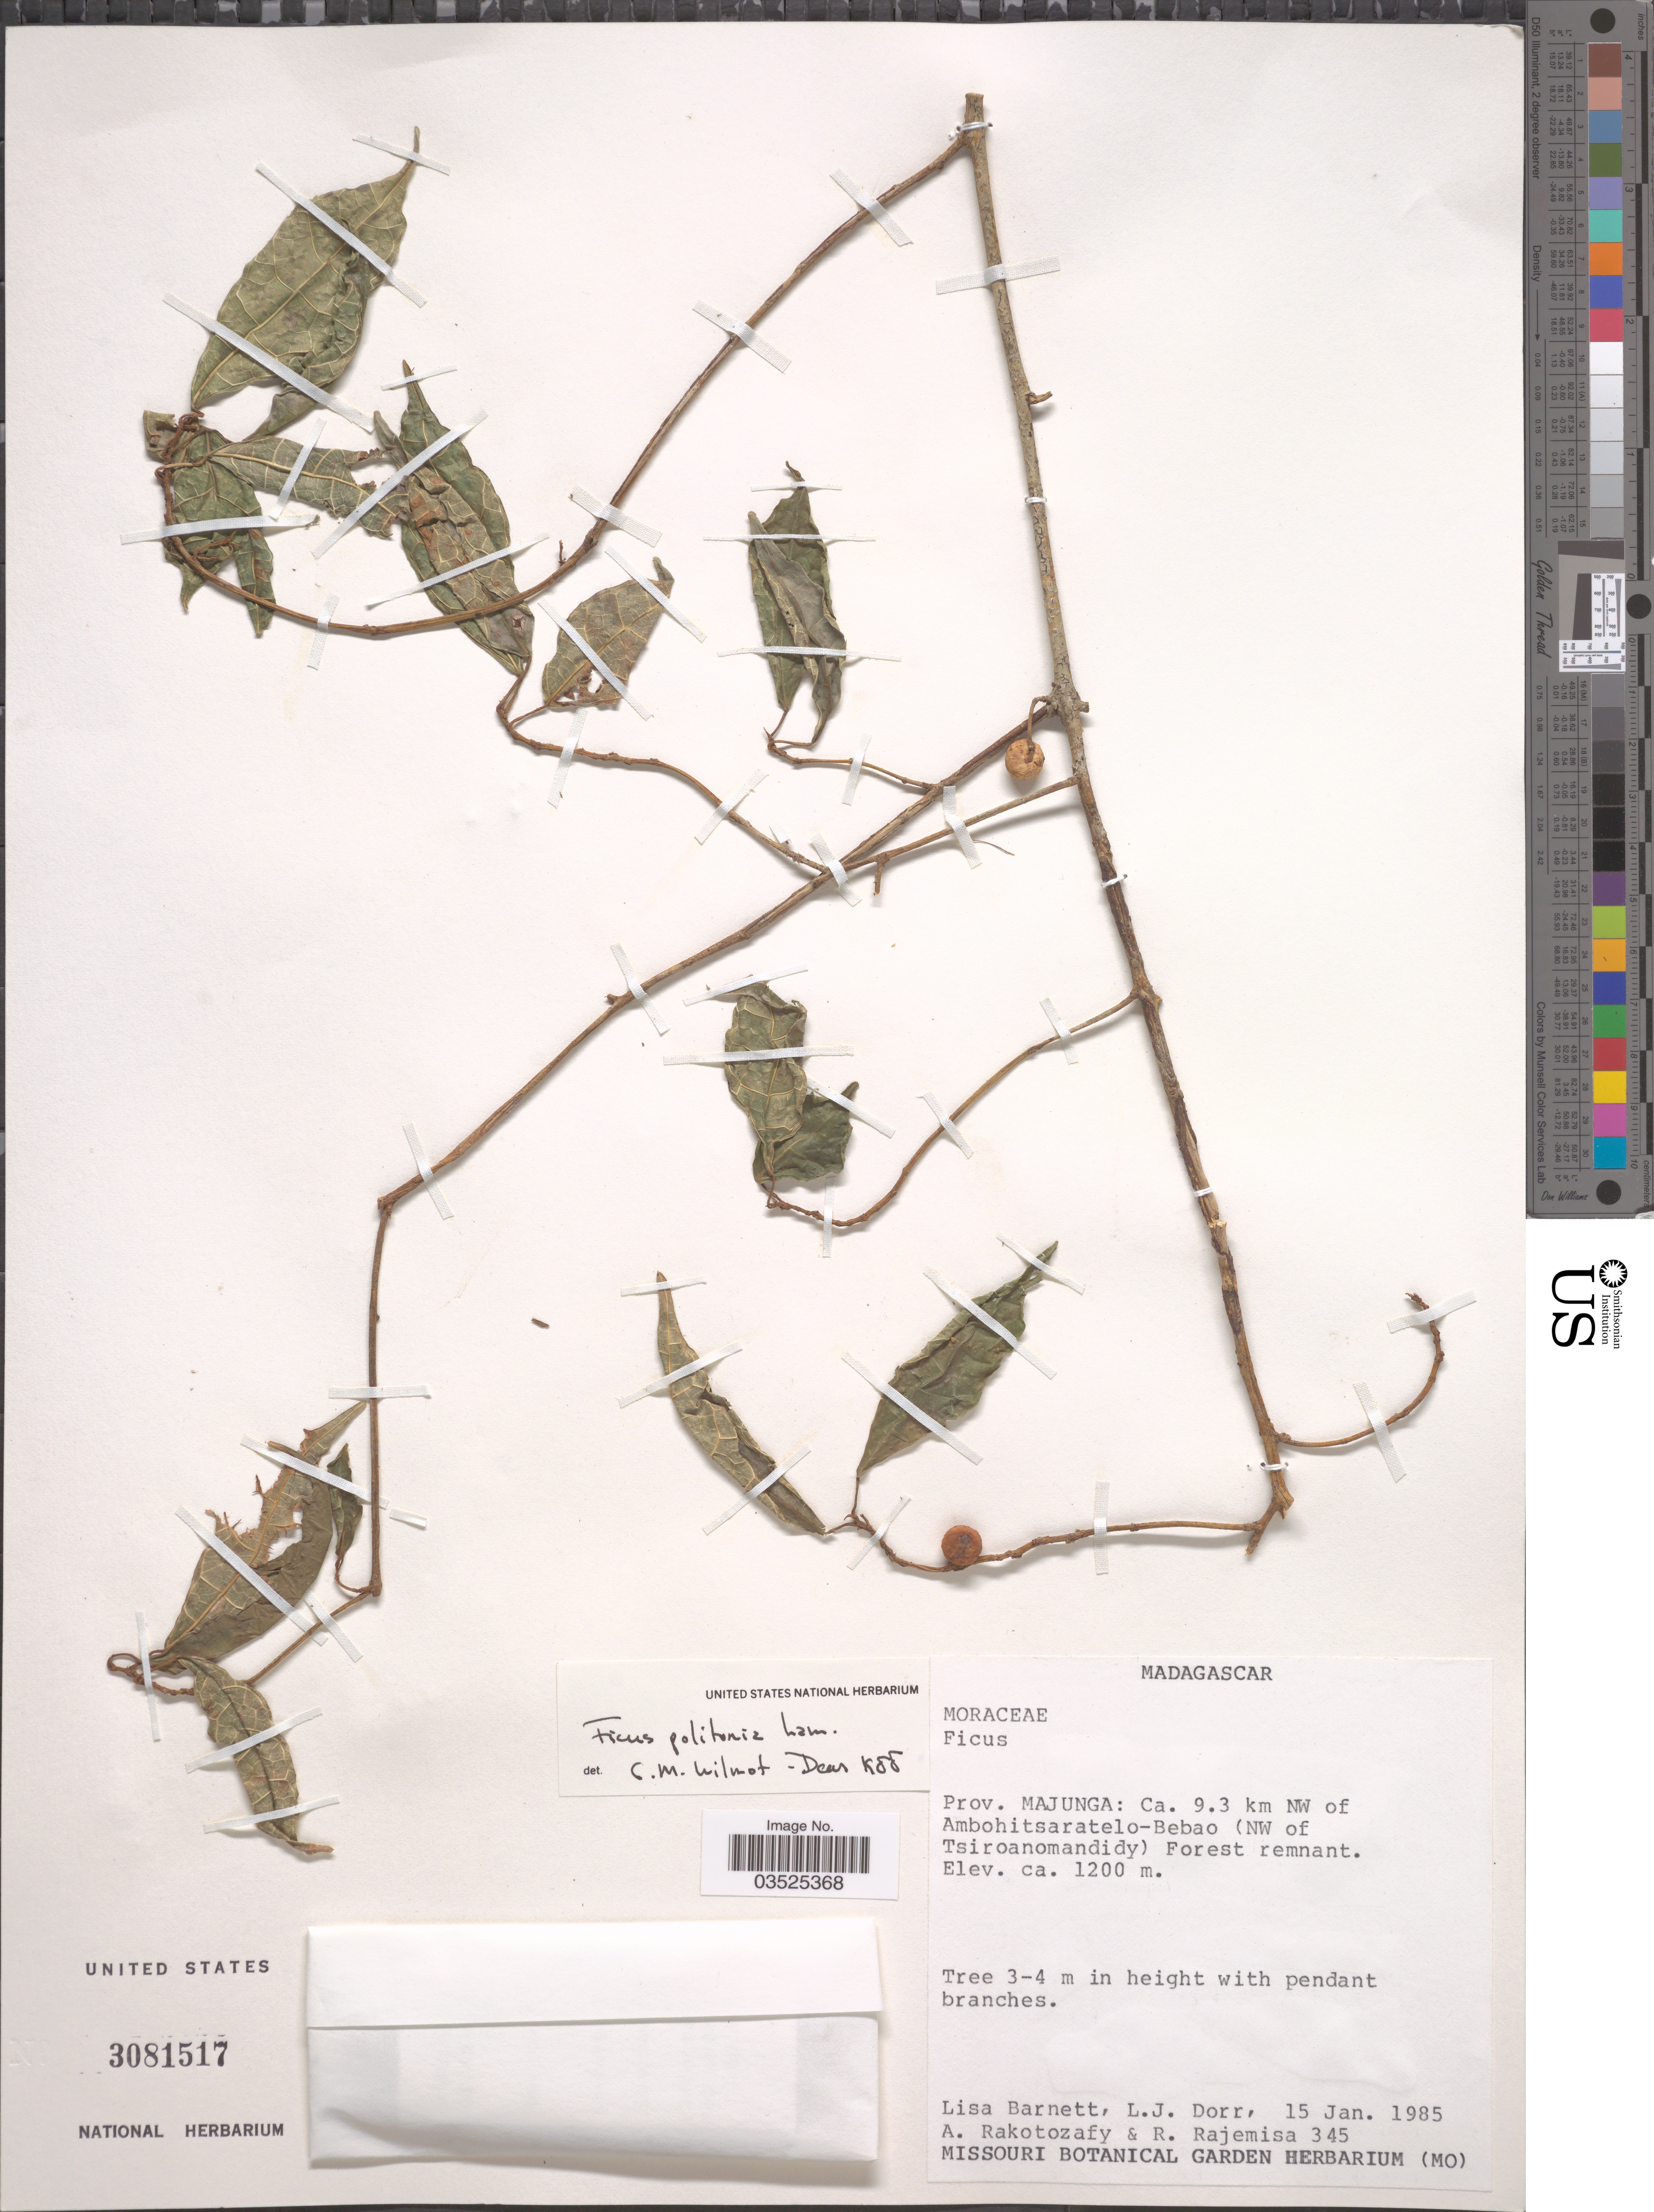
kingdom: Plantae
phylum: Tracheophyta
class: Magnoliopsida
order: Rosales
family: Moraceae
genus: Ficus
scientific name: Ficus politoria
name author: Lam.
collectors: L. C. Barnett, L. J. Dorr, A. Rakotozafy & R. Rajemisa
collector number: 345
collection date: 1985-01-15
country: Madagascar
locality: Prov. Majunga: Ca. 9.3 km NW of Ambohitsaratelo-Bebao (NW of Tsiroanomandidy).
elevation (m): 1200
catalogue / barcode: US 3081517